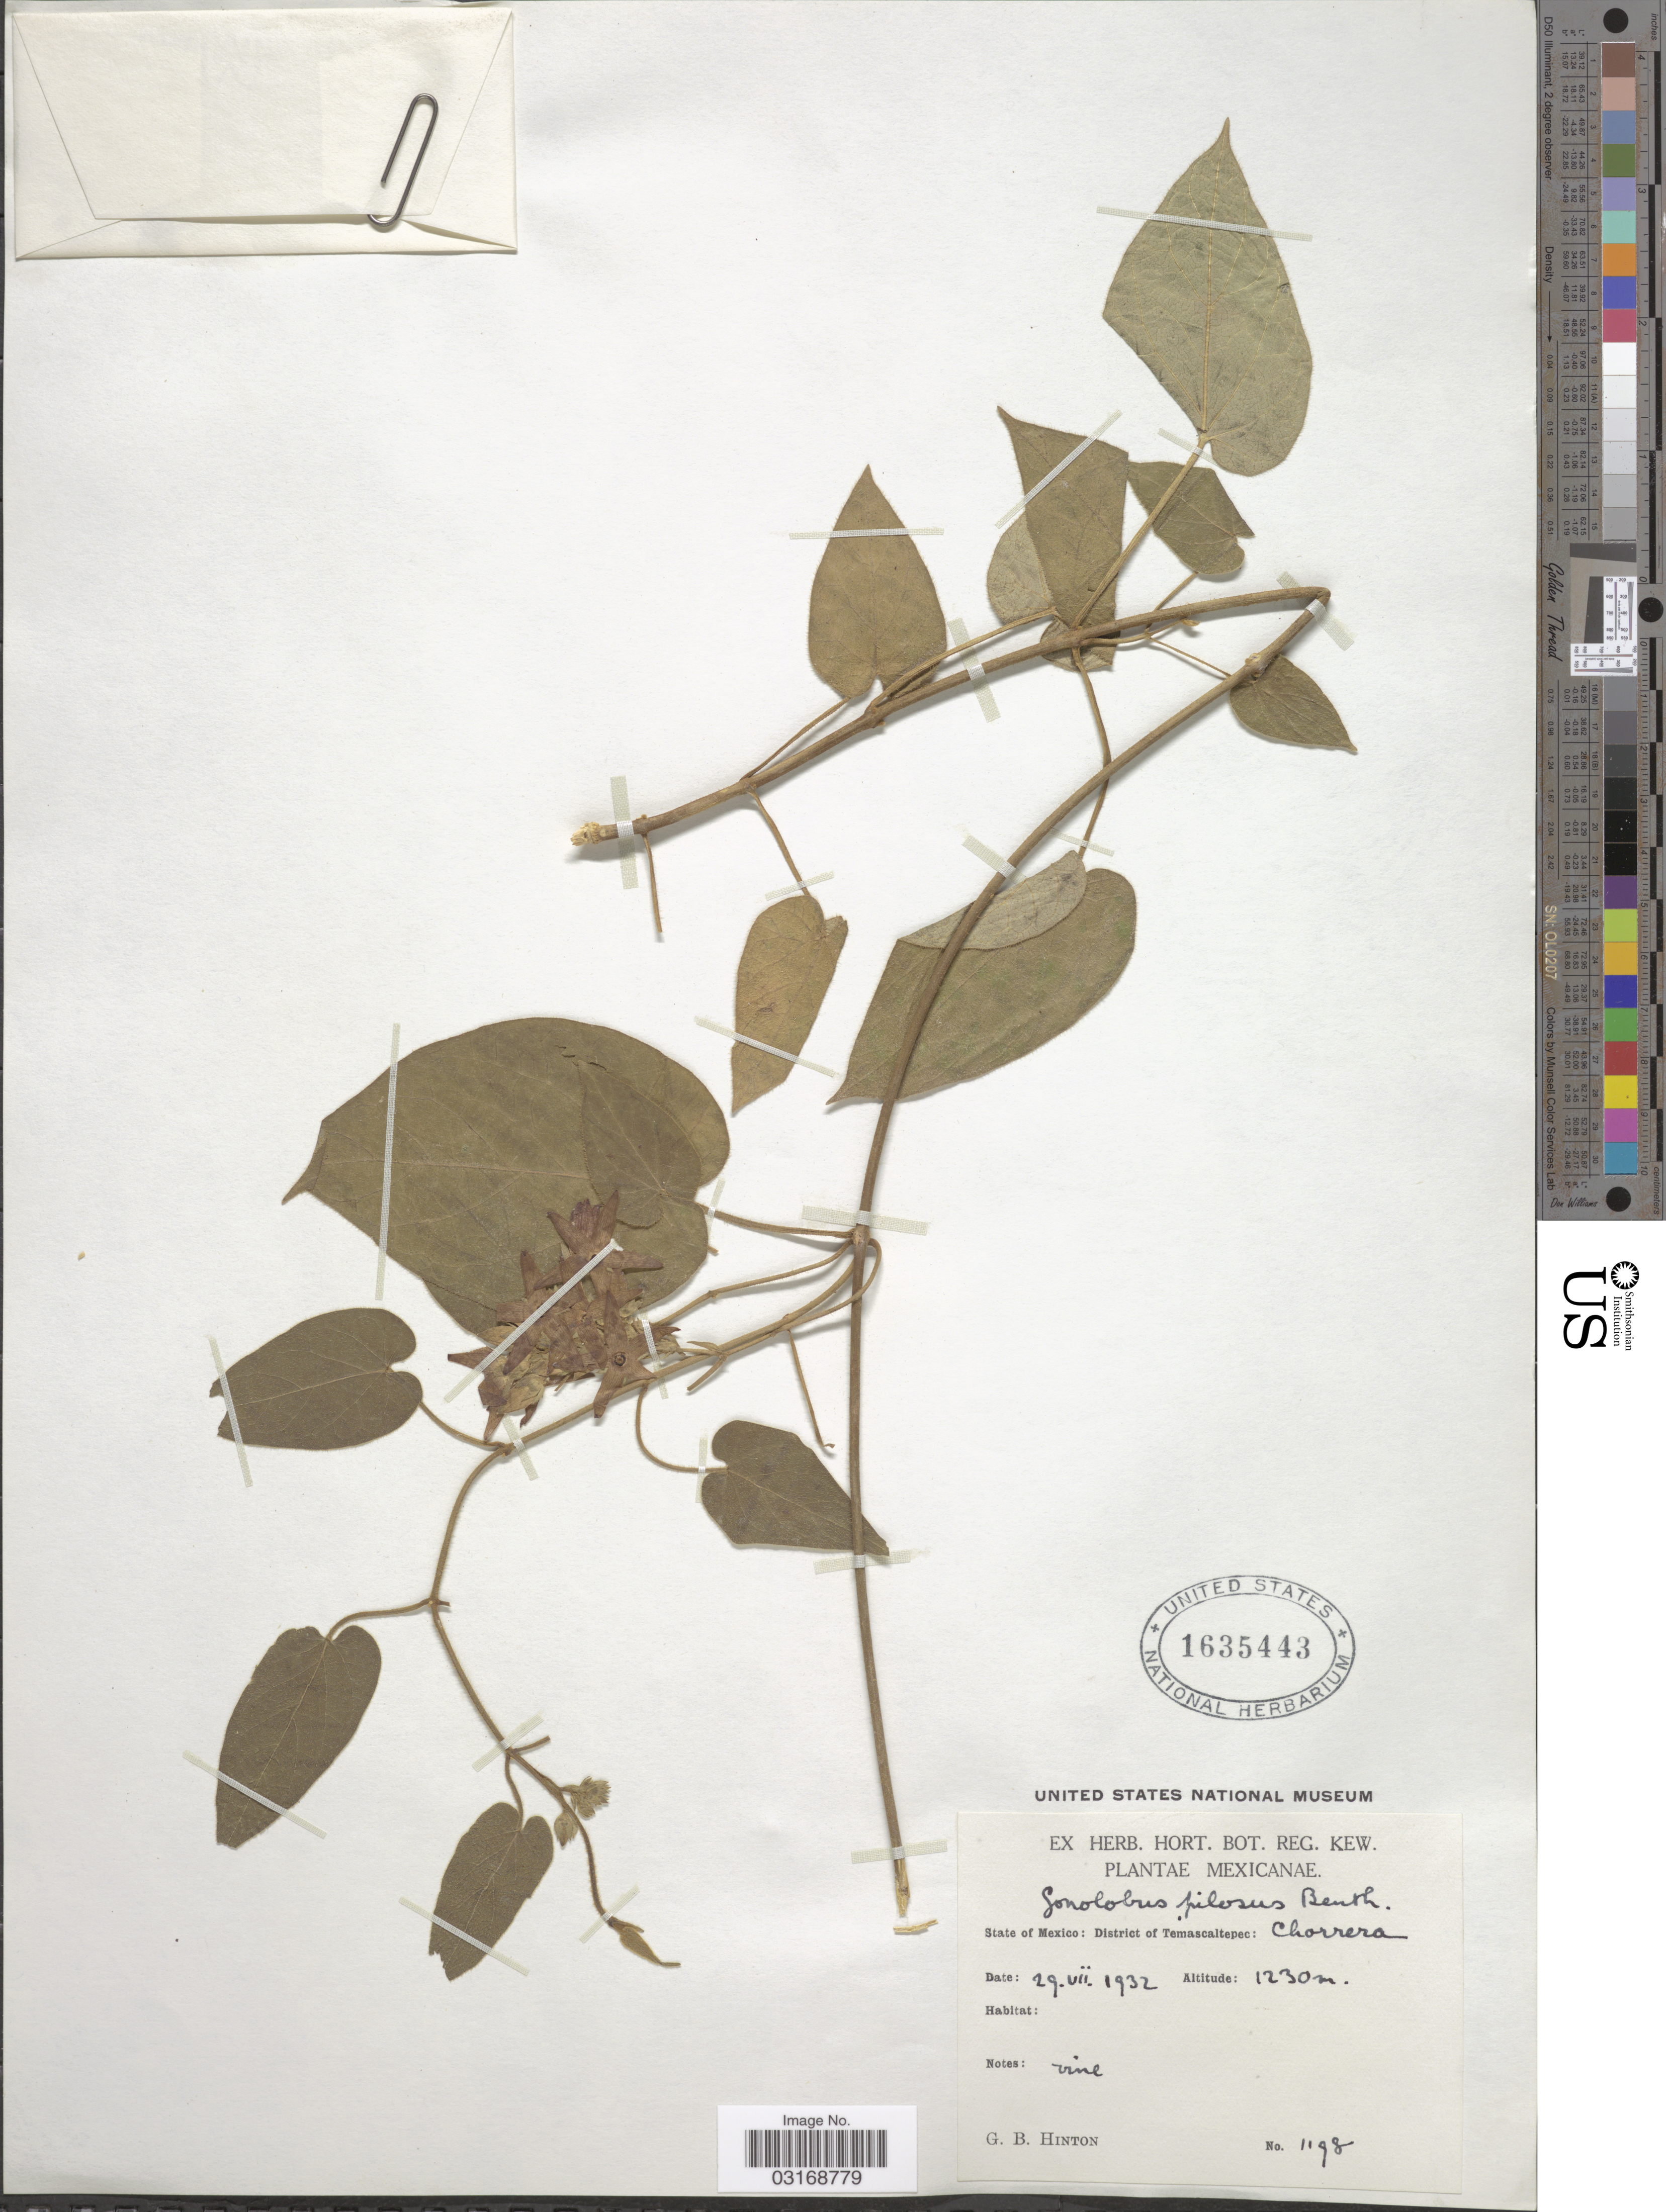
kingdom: Plantae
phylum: Tracheophyta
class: Magnoliopsida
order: Gentianales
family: Apocynaceae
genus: Matelea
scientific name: Matelea pilosa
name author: (Benth.) Woodson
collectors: G. B. Hinton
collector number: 1198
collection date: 1932-07-29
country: Mexico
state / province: México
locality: State of Mexico: District of Temascaltepec: Chorrera.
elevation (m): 1230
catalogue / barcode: US 1635443